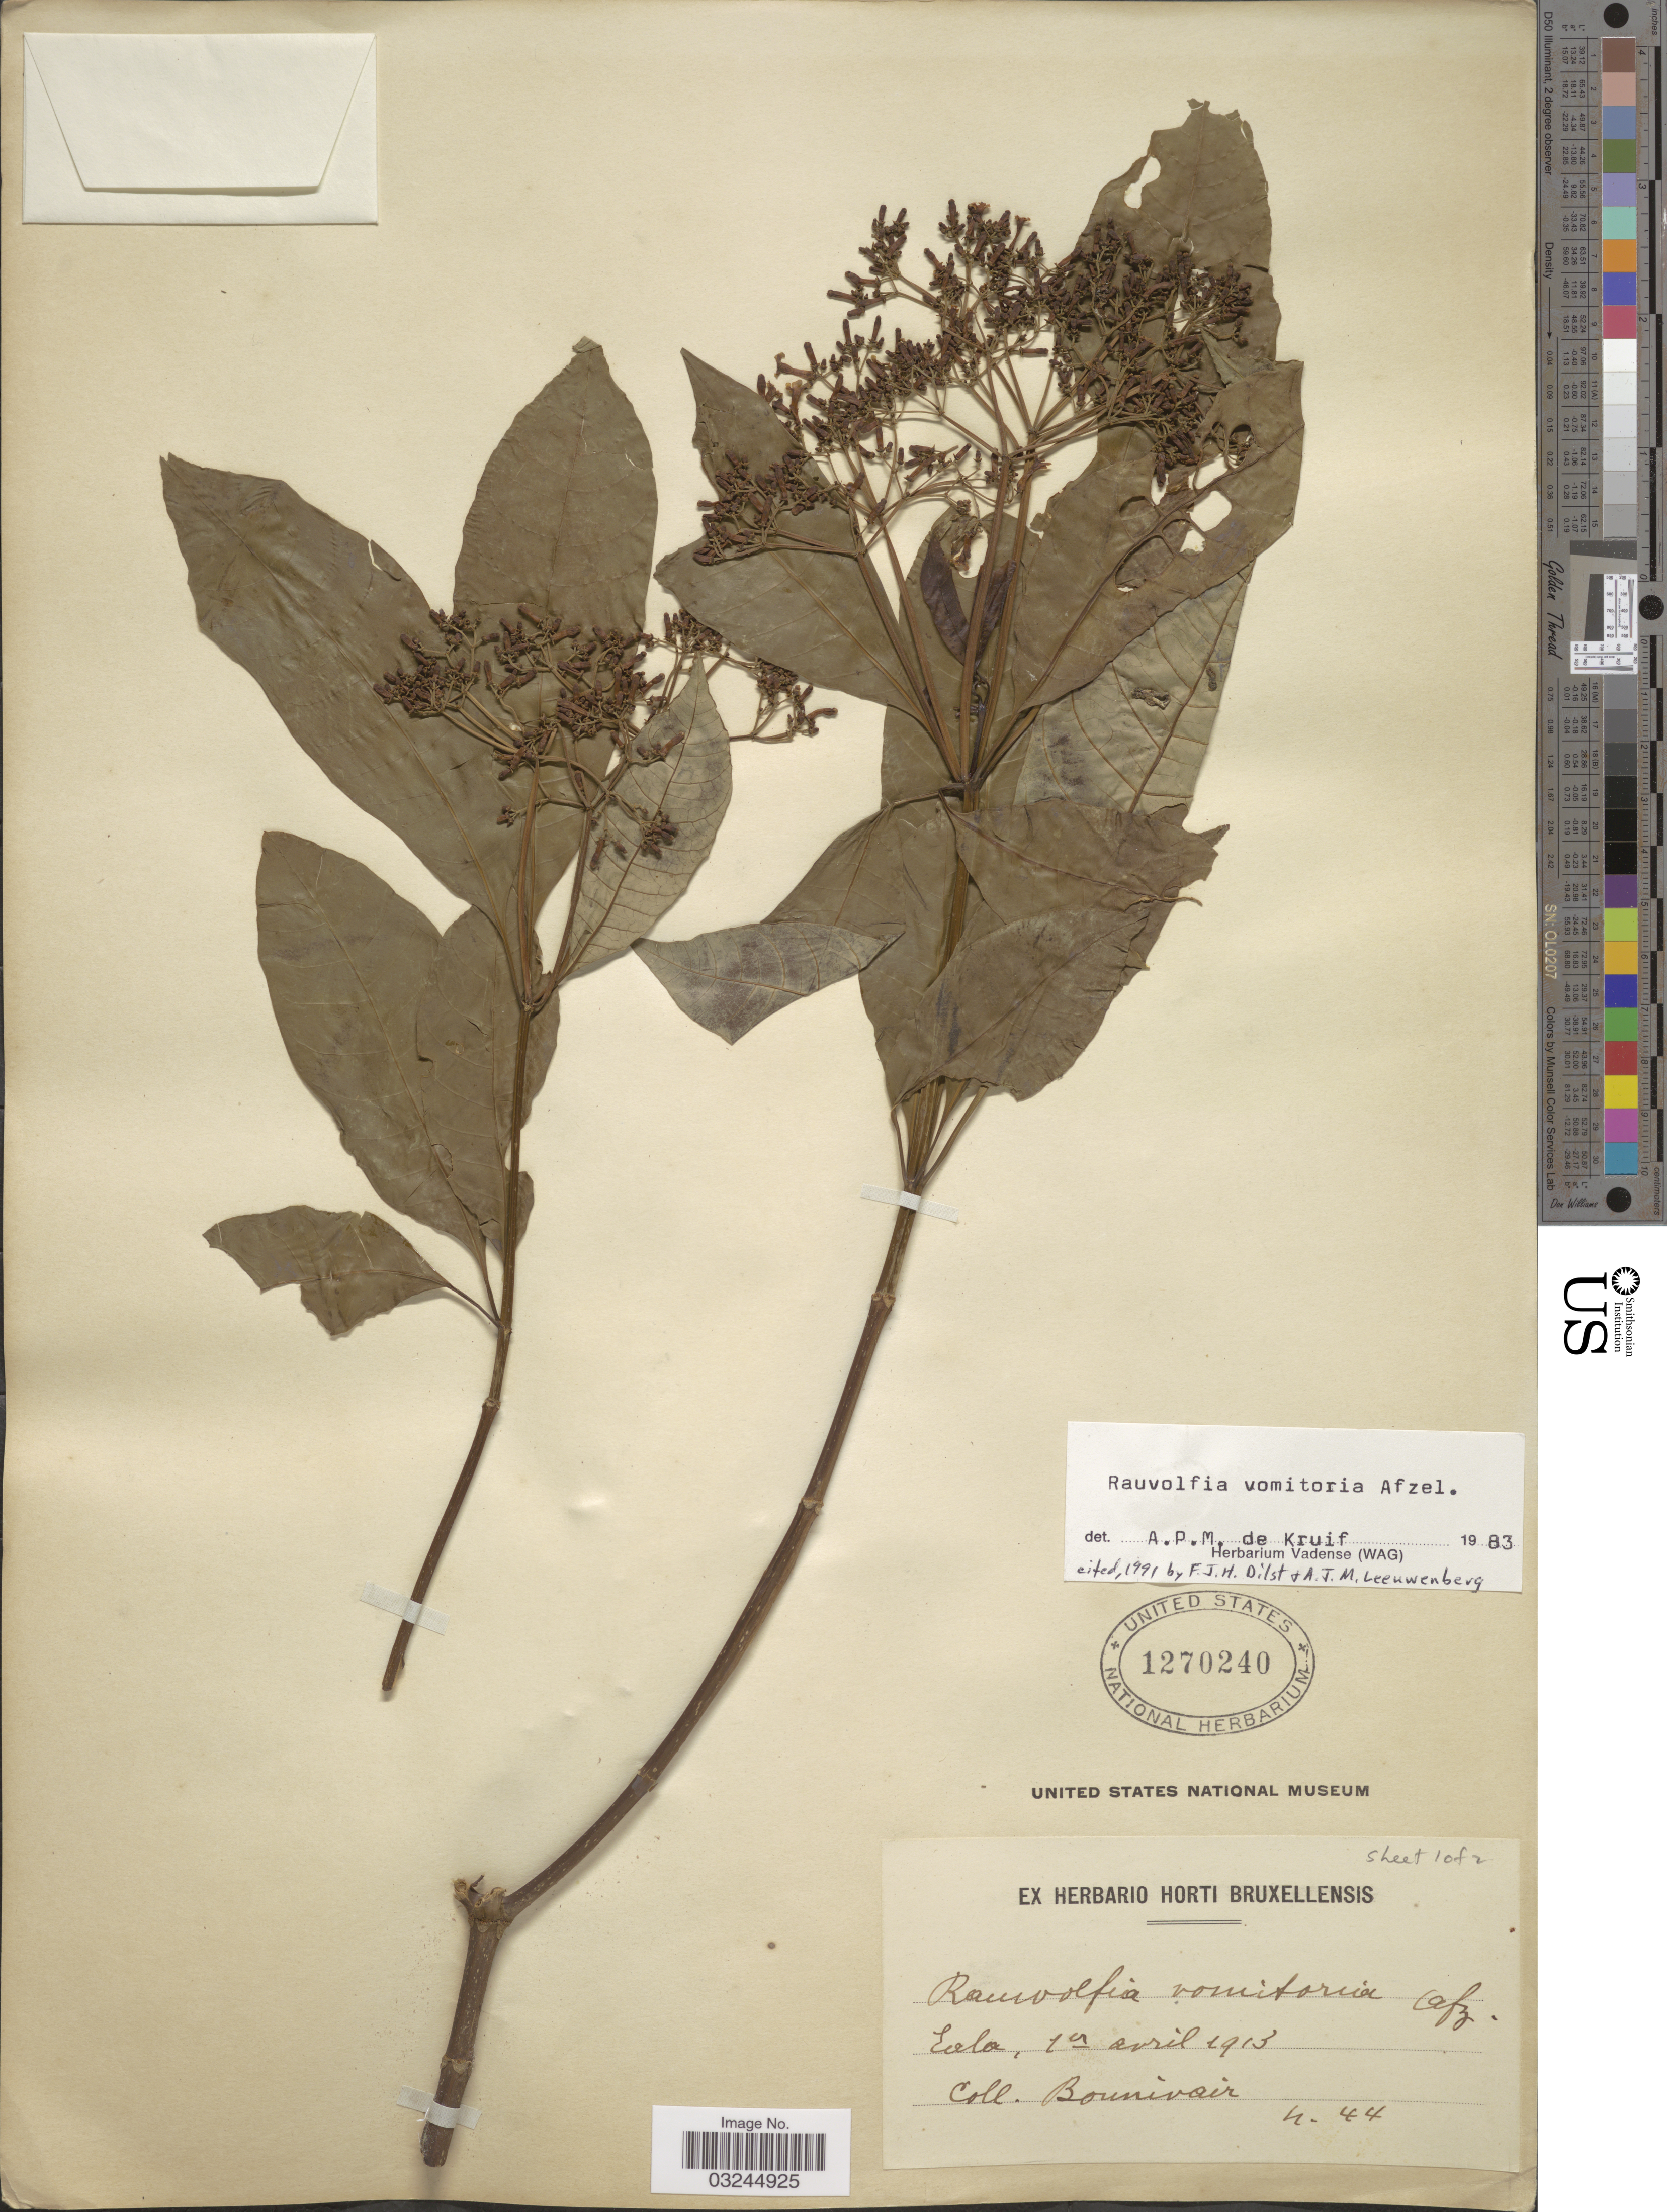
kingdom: Plantae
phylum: Tracheophyta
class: Magnoliopsida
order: Gentianales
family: Apocynaceae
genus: Rauvolfia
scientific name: Rauvolfia vomitoria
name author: Afzel.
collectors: Bonnivair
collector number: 44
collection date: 1913-04-01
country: Congo, Democratic Republic of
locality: Eala.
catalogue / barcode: US 1270240